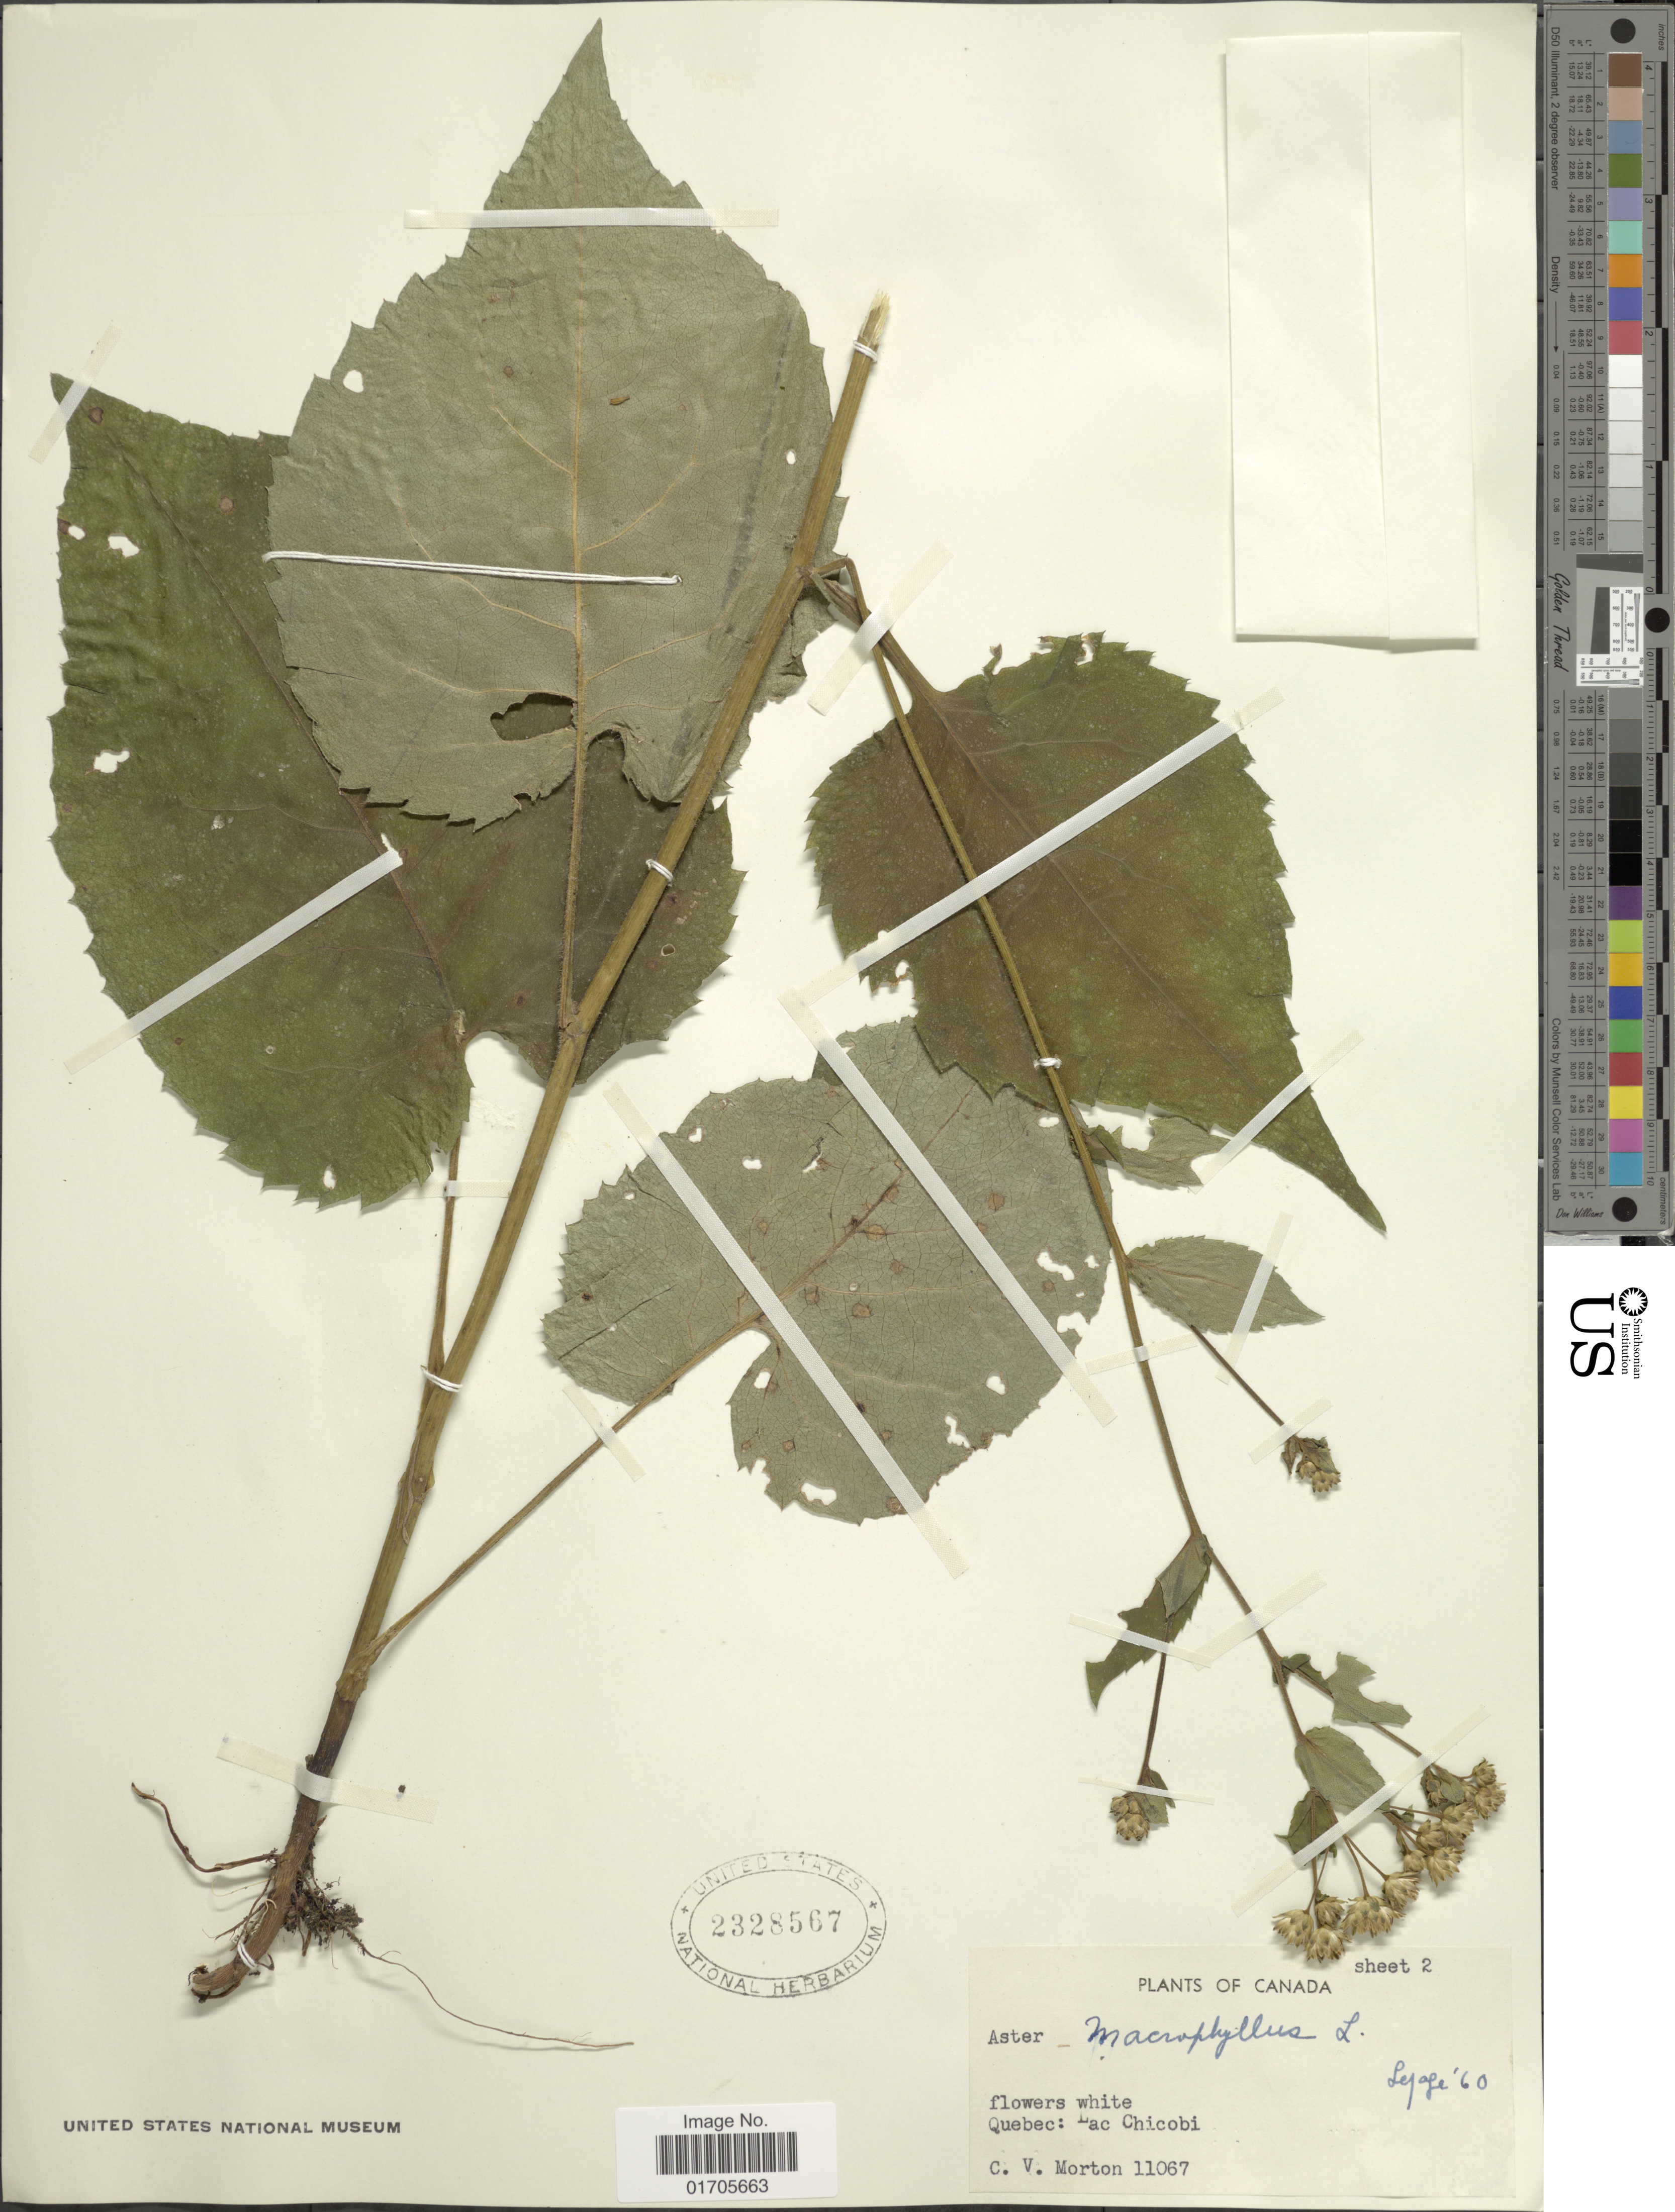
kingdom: Plantae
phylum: Tracheophyta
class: Magnoliopsida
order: Asterales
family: Asteraceae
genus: Eurybia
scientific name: Eurybia macrophylla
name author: (L.) Cass.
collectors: C. V. Morton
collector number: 11067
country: Canada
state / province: Quebec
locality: Canada. Quebec: Lac Chicobi.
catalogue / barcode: US 2328567